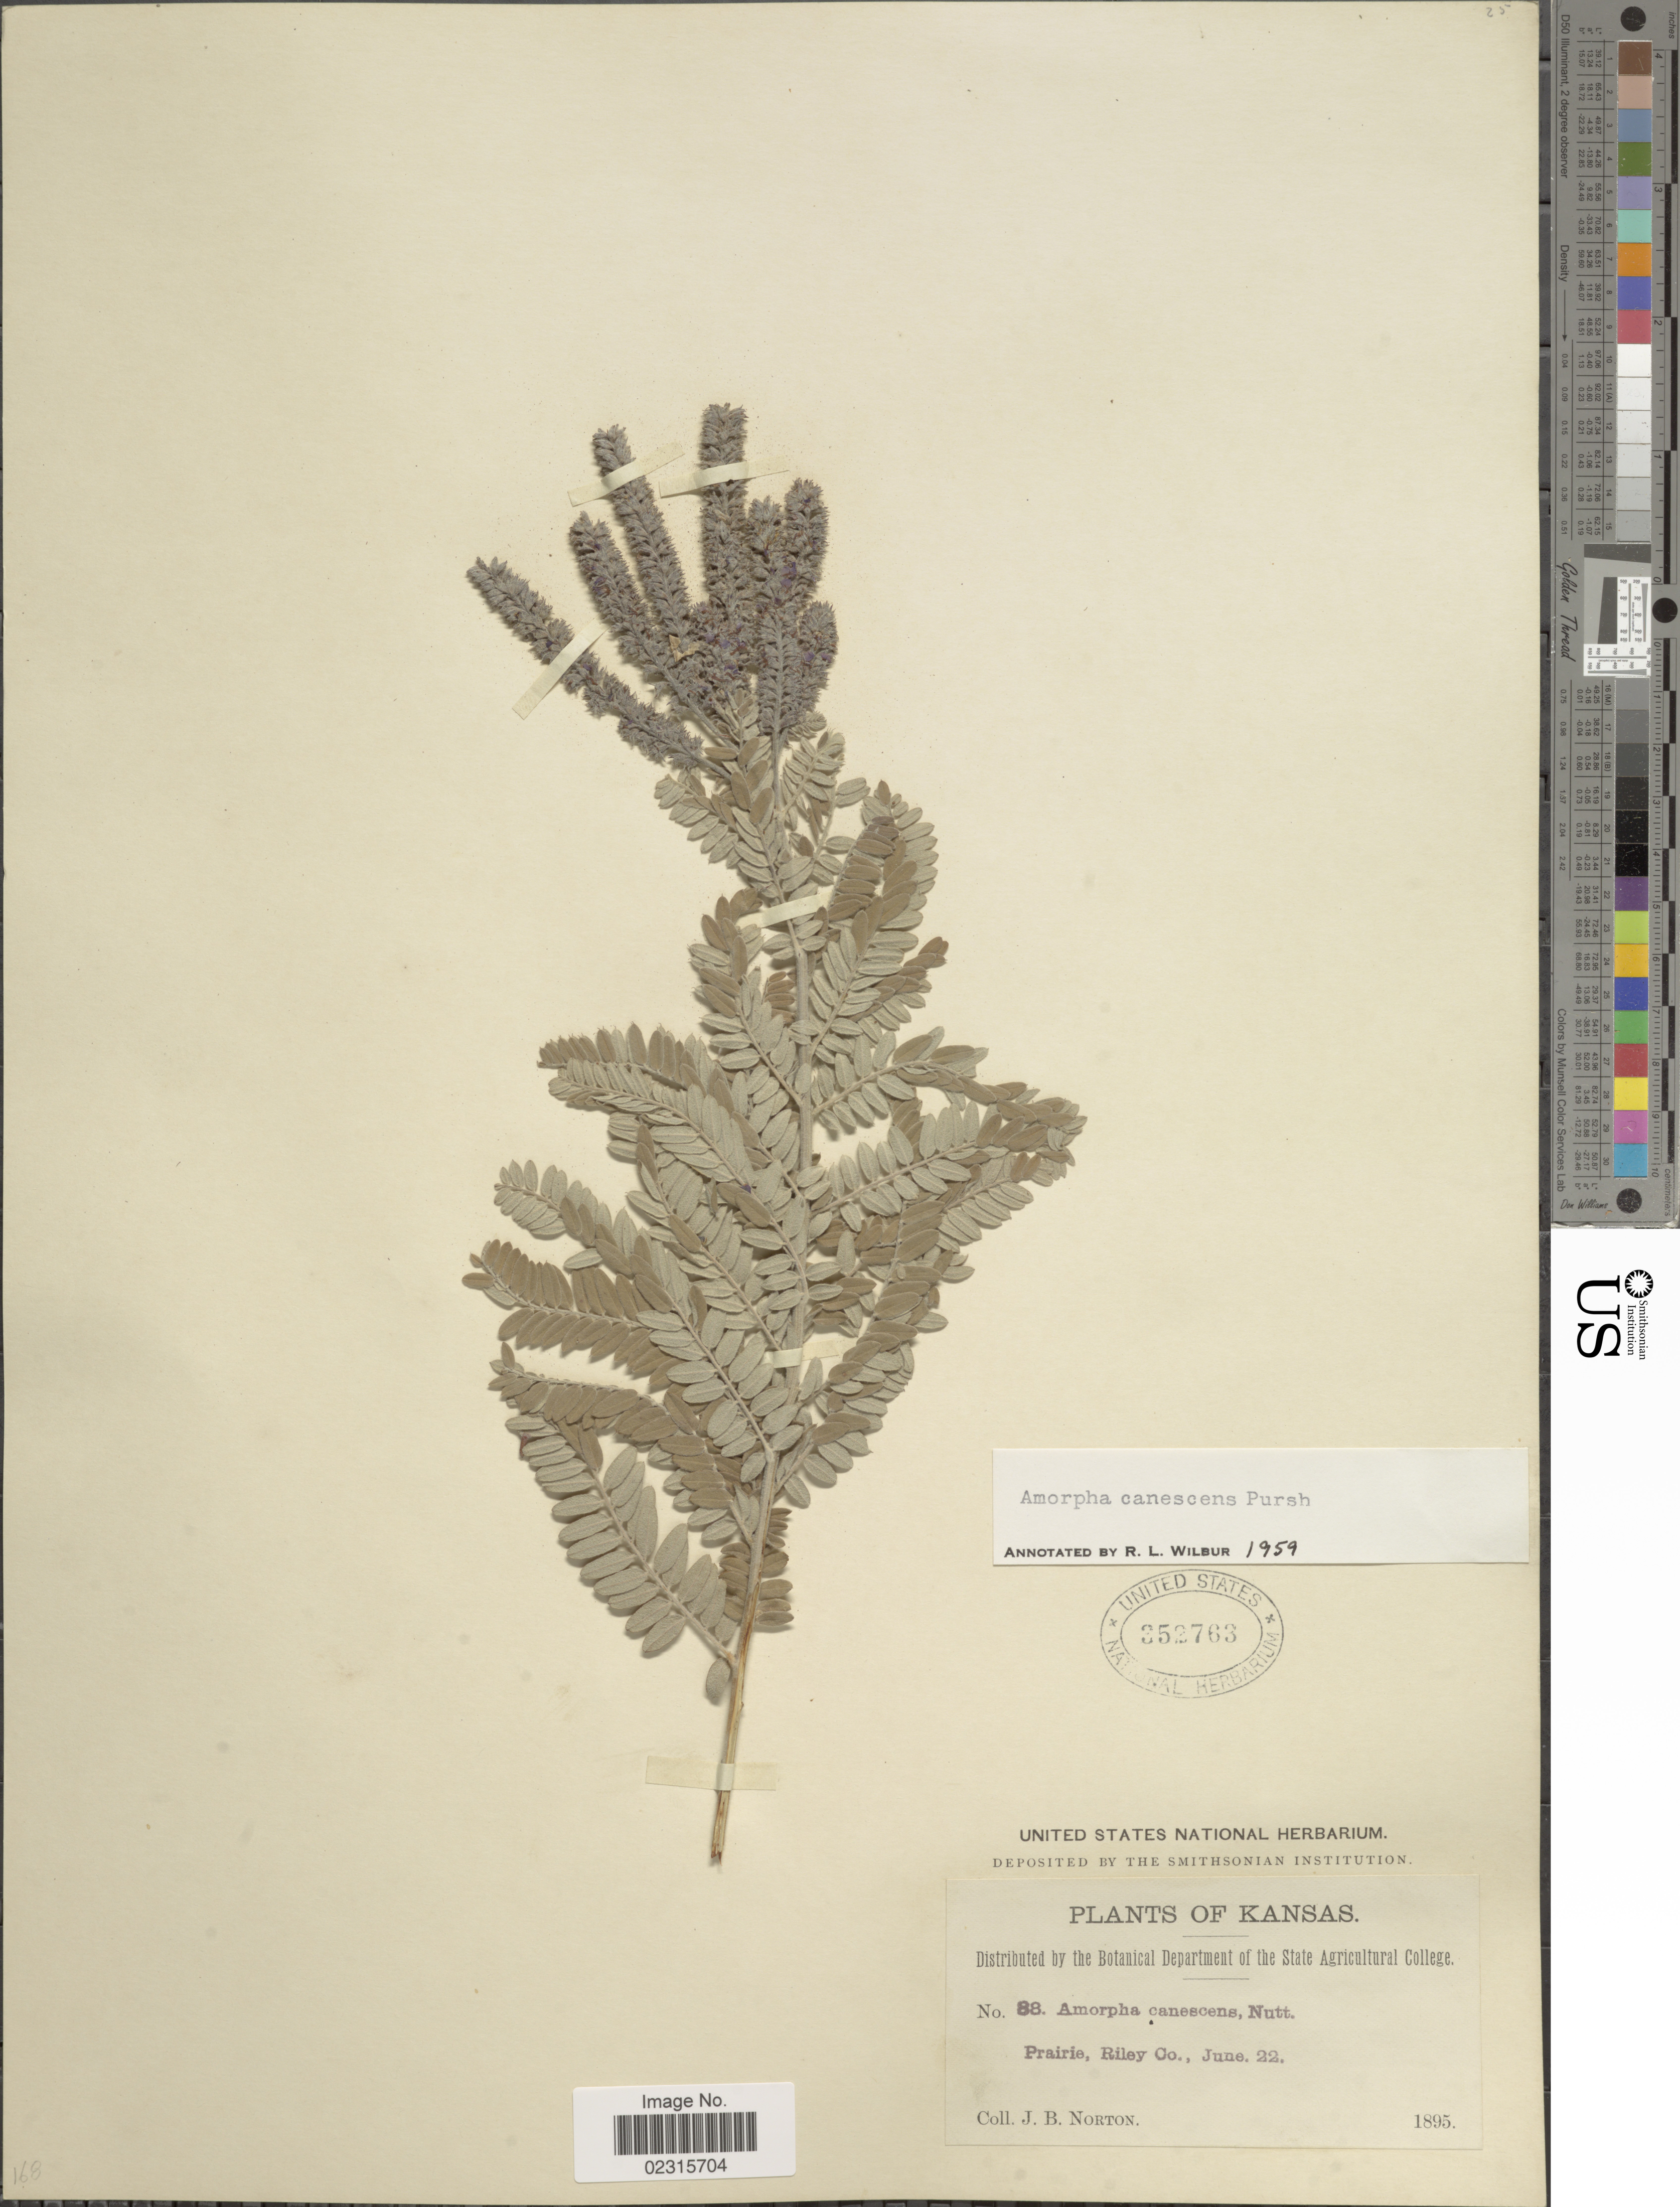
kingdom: Plantae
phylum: Tracheophyta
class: Magnoliopsida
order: Fabales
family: Fabaceae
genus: Amorpha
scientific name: Amorpha canescens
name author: Pursh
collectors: J. B. Norton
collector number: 88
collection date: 1895-06-22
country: United States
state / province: Kansas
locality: Prairie, Riley Co.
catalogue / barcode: US 352763